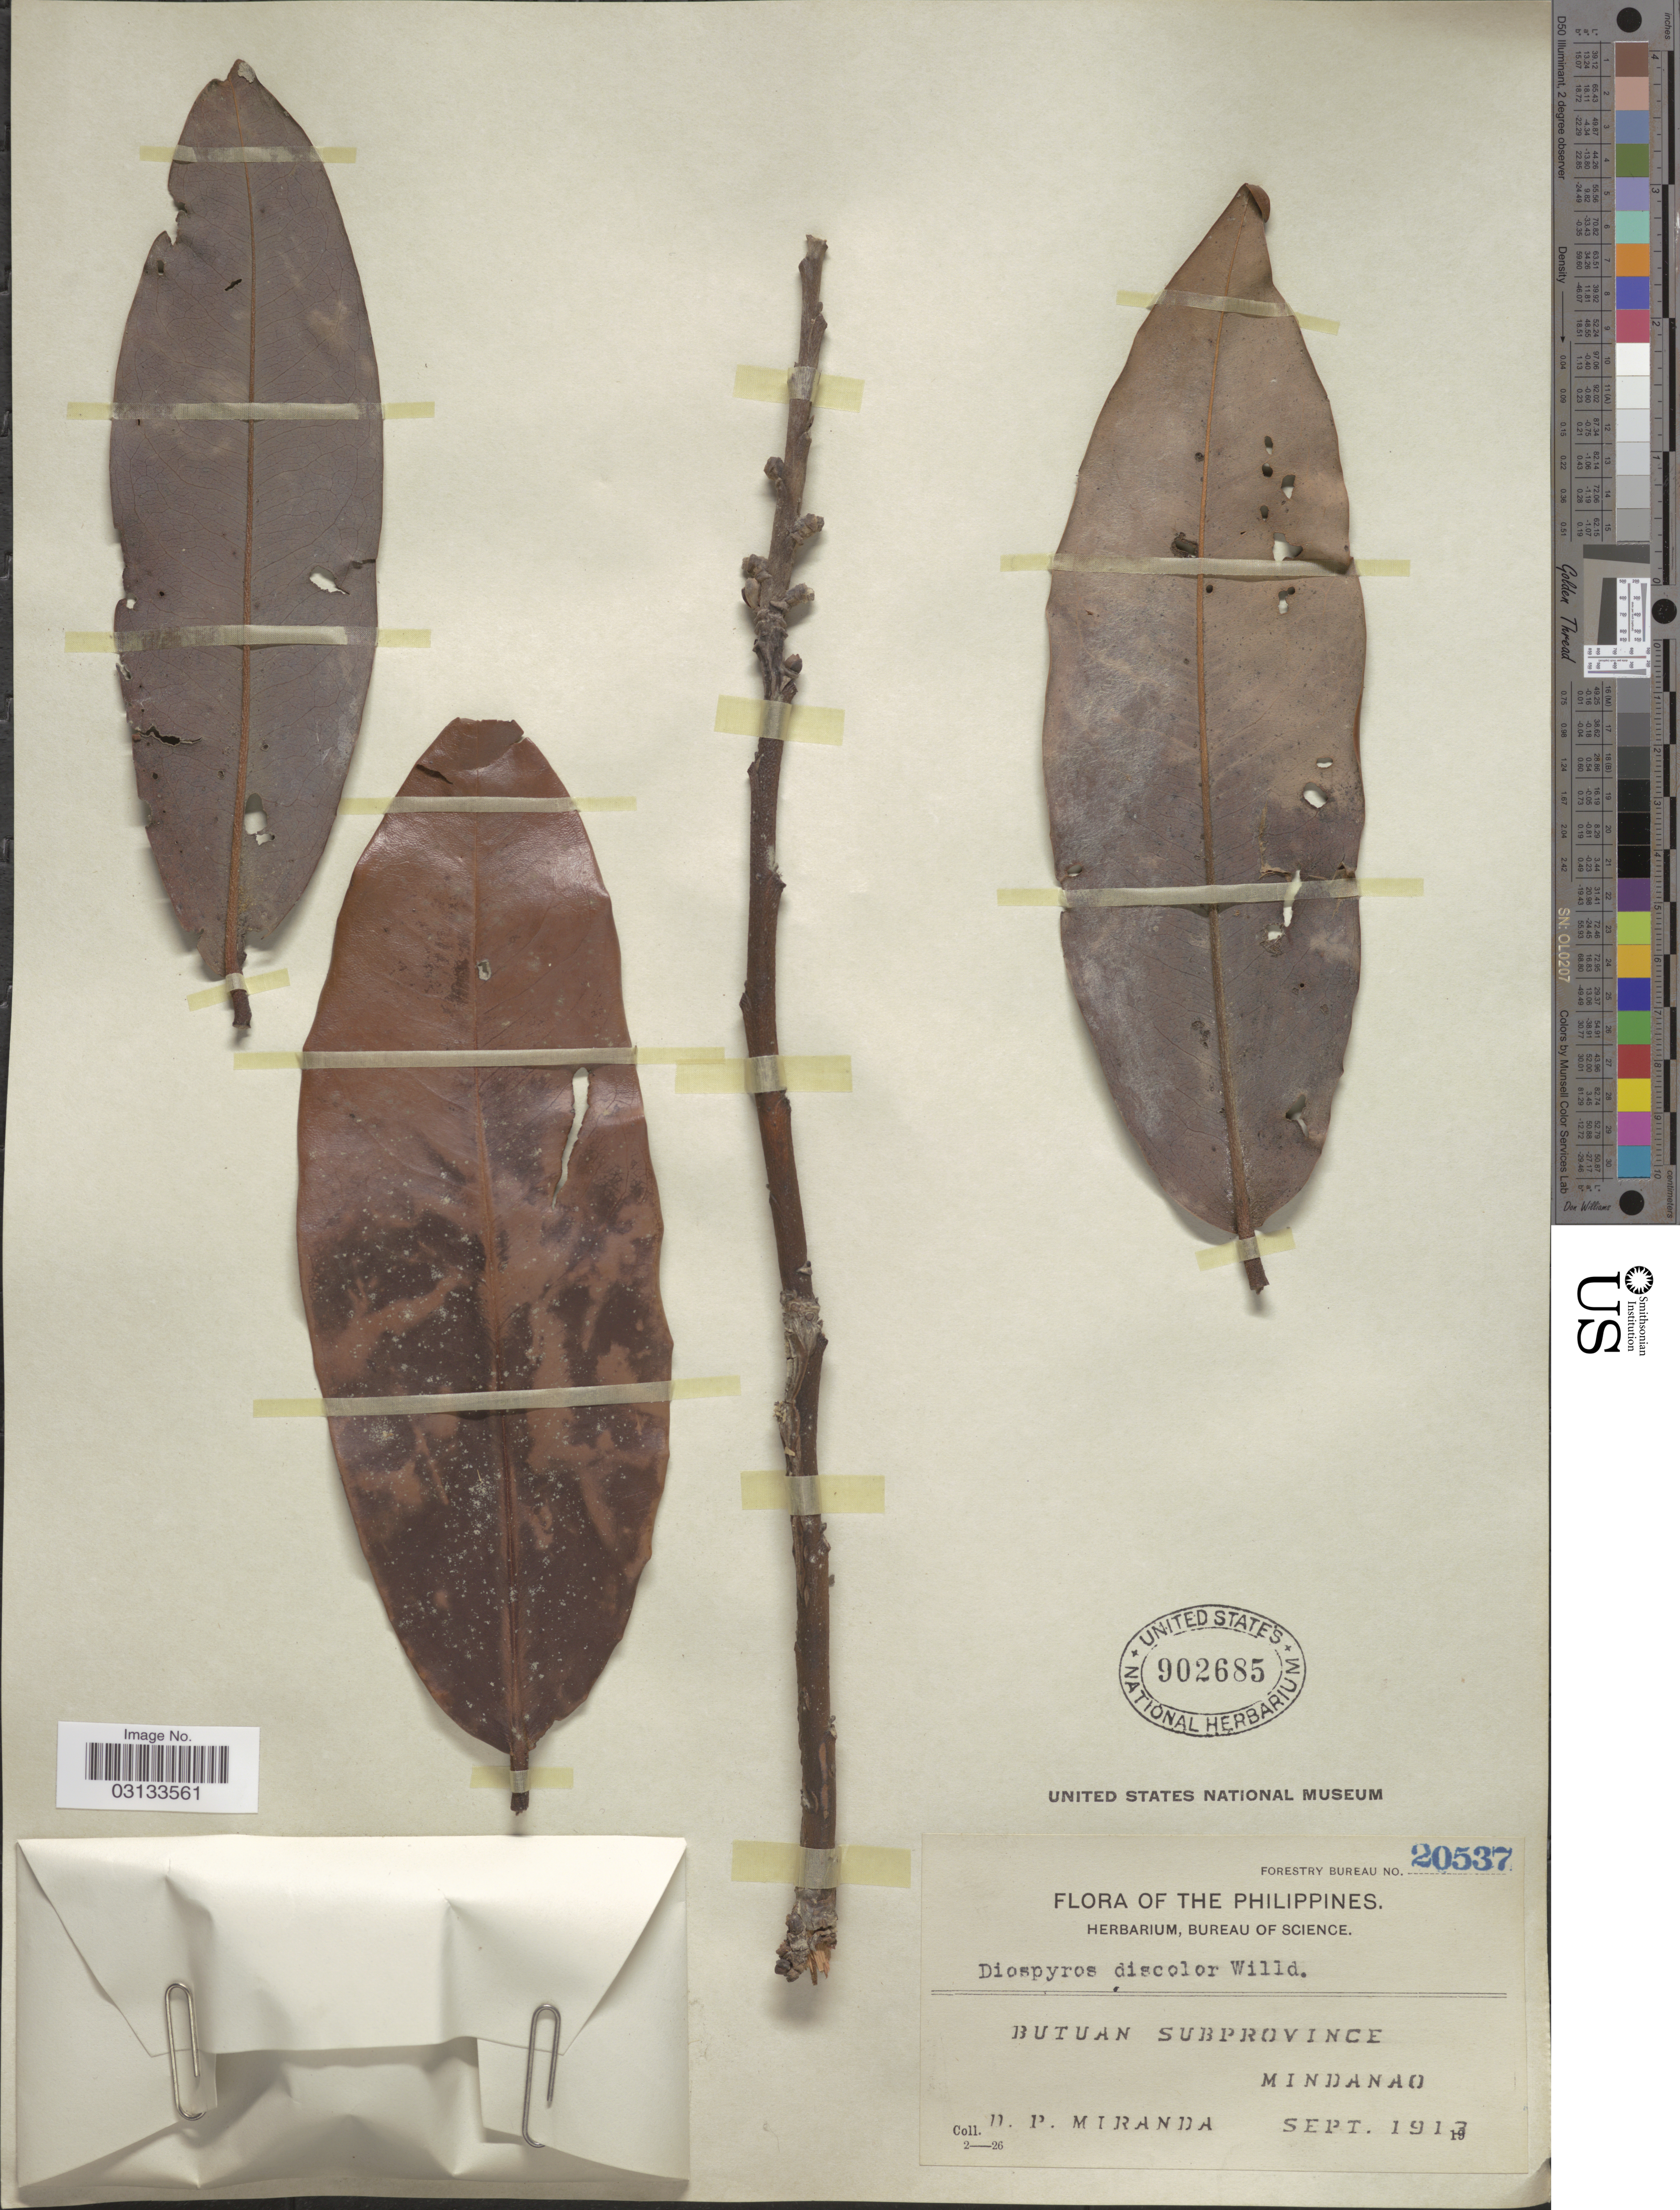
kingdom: Plantae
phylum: Tracheophyta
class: Magnoliopsida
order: Ericales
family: Ebenaceae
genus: Diospyros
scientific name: Diospyros discolor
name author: Willd.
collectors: D. P. Miranda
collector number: Forestry Bureau 20537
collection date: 1913-09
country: Philippines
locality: Butuan Subprovince, Mindanao.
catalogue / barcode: US 902685